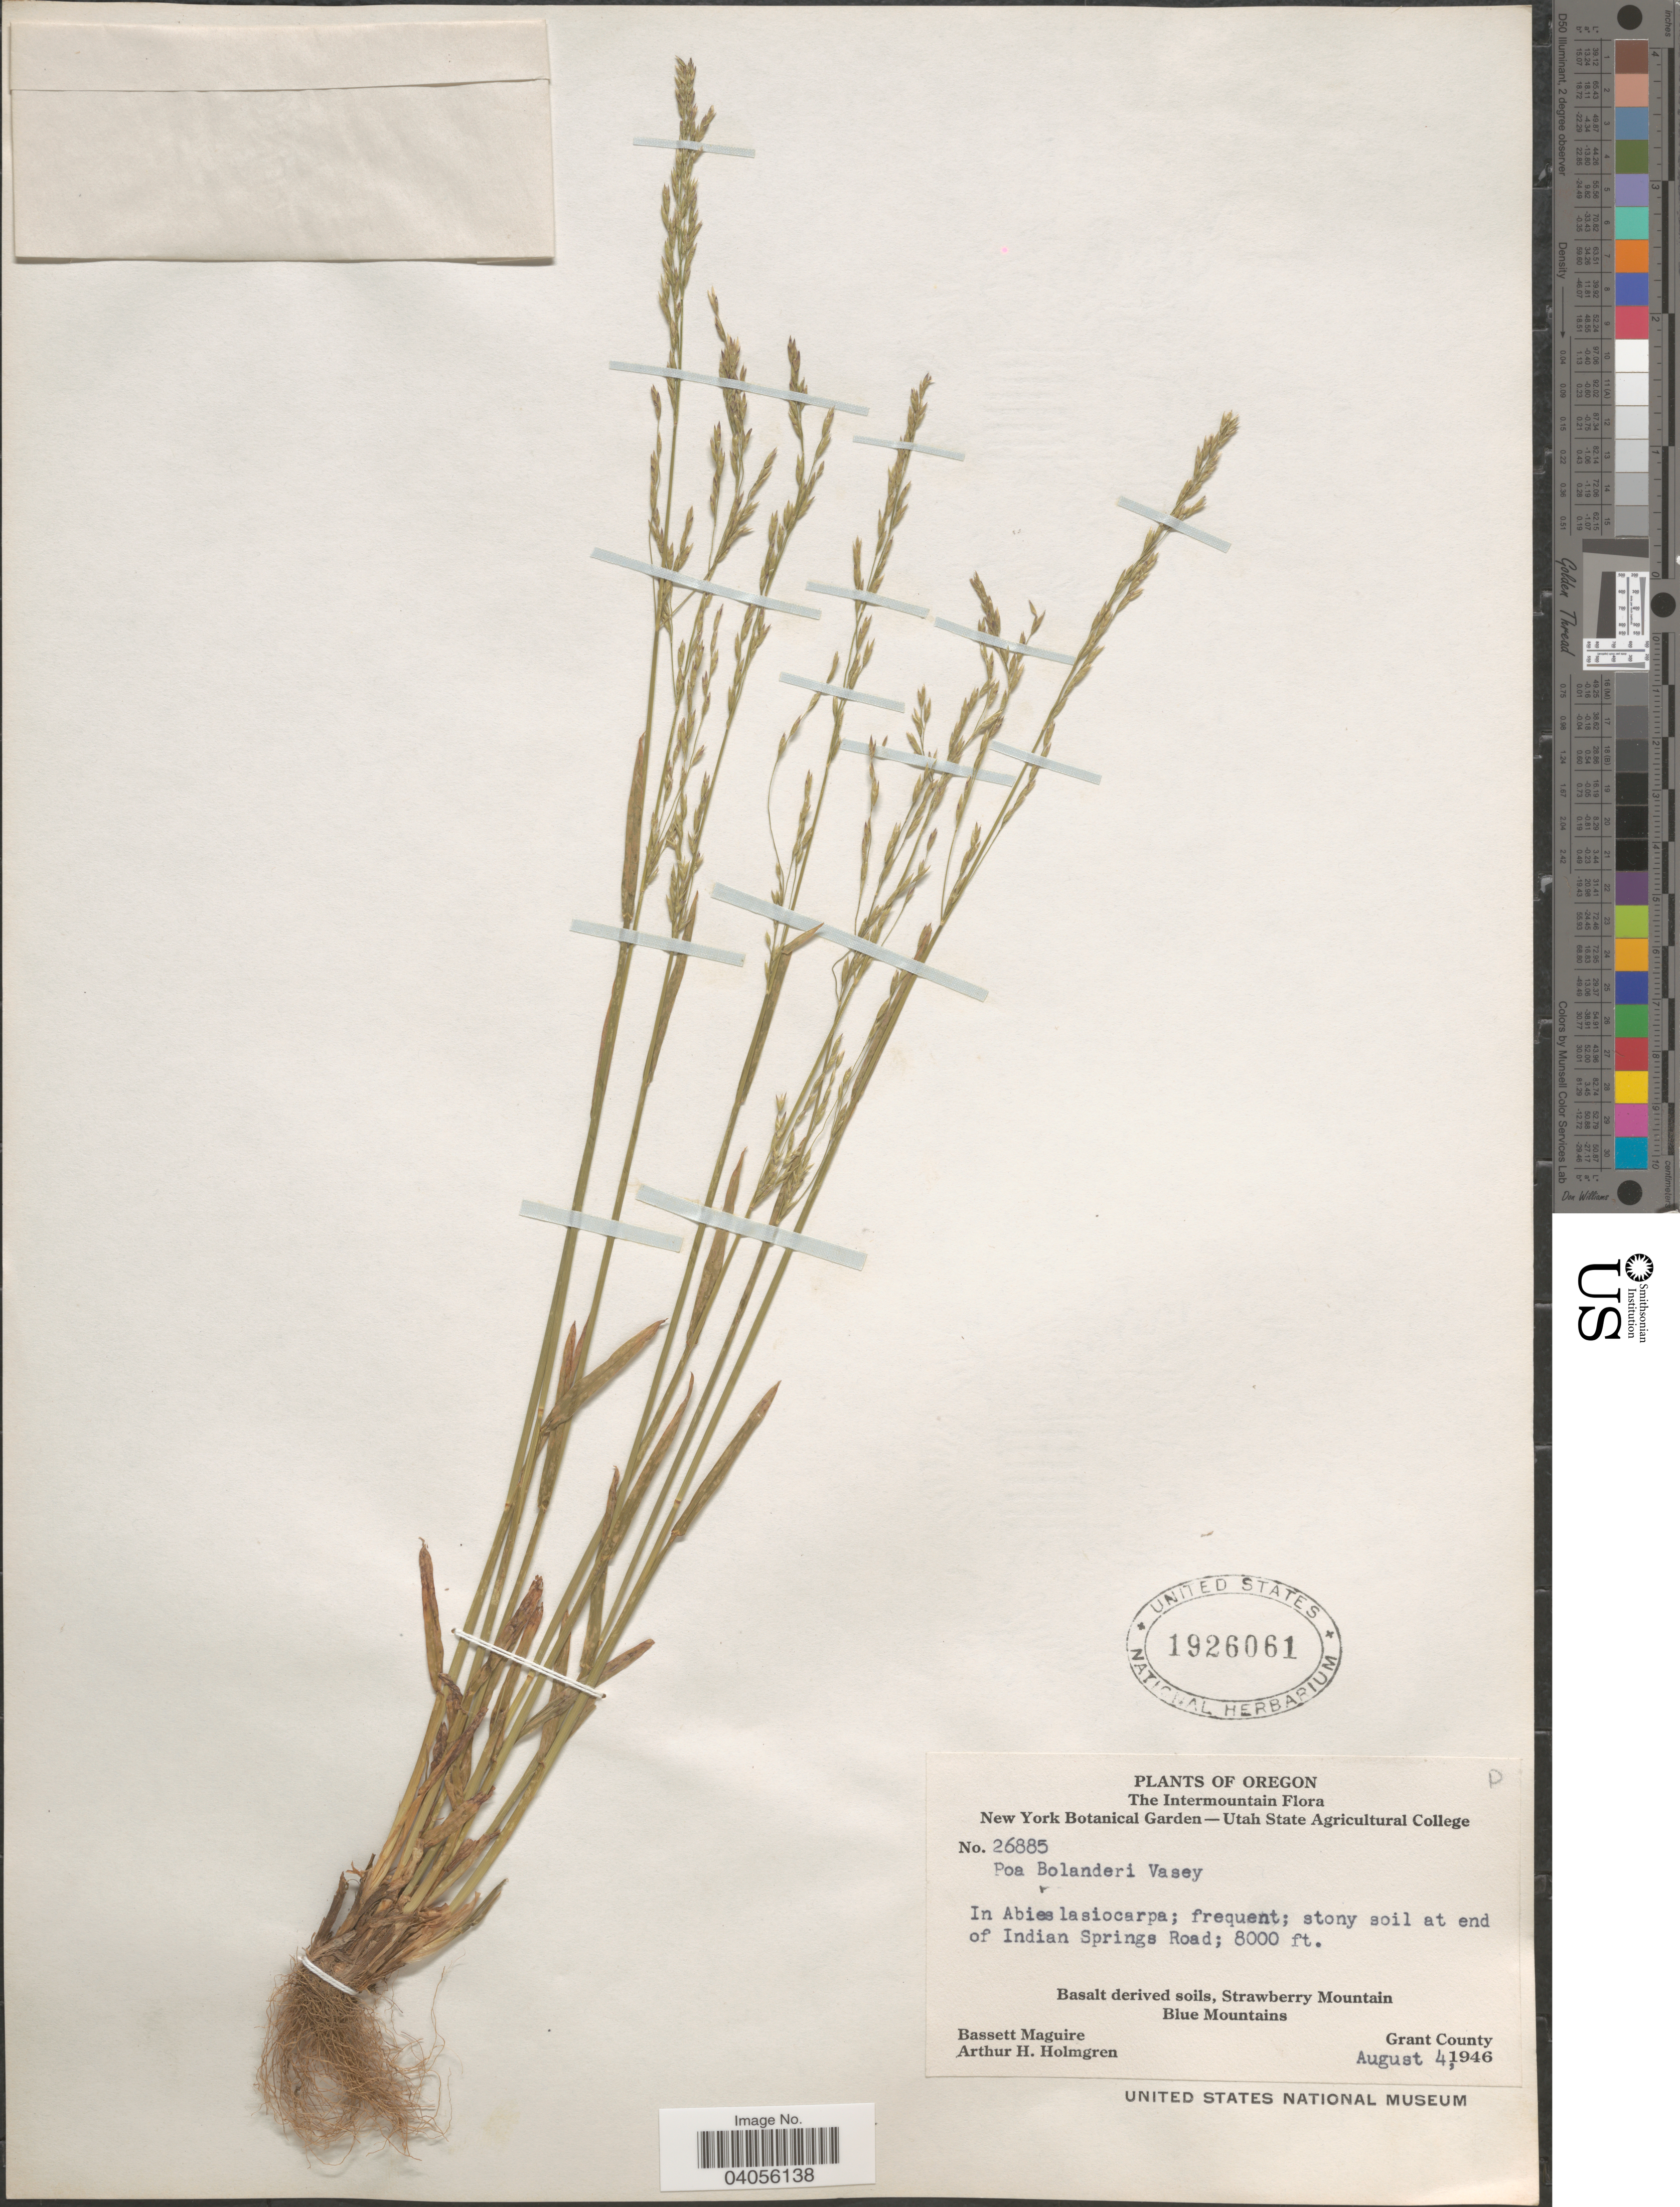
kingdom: Plantae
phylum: Tracheophyta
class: Liliopsida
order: Poales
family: Poaceae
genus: Poa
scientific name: Poa bolanderi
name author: Vasey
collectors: B. Maguire & A. H. Holmgren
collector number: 26885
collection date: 1946-08-04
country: United States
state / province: Oregon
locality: Intermountain. In Abies Iasiocarpa; frequent; stony soil at end of Indian Springs Road. Basalt derived soil, Strawberry Mountains. Blue Mountains. Grant County.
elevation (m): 2438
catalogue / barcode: US 1926061